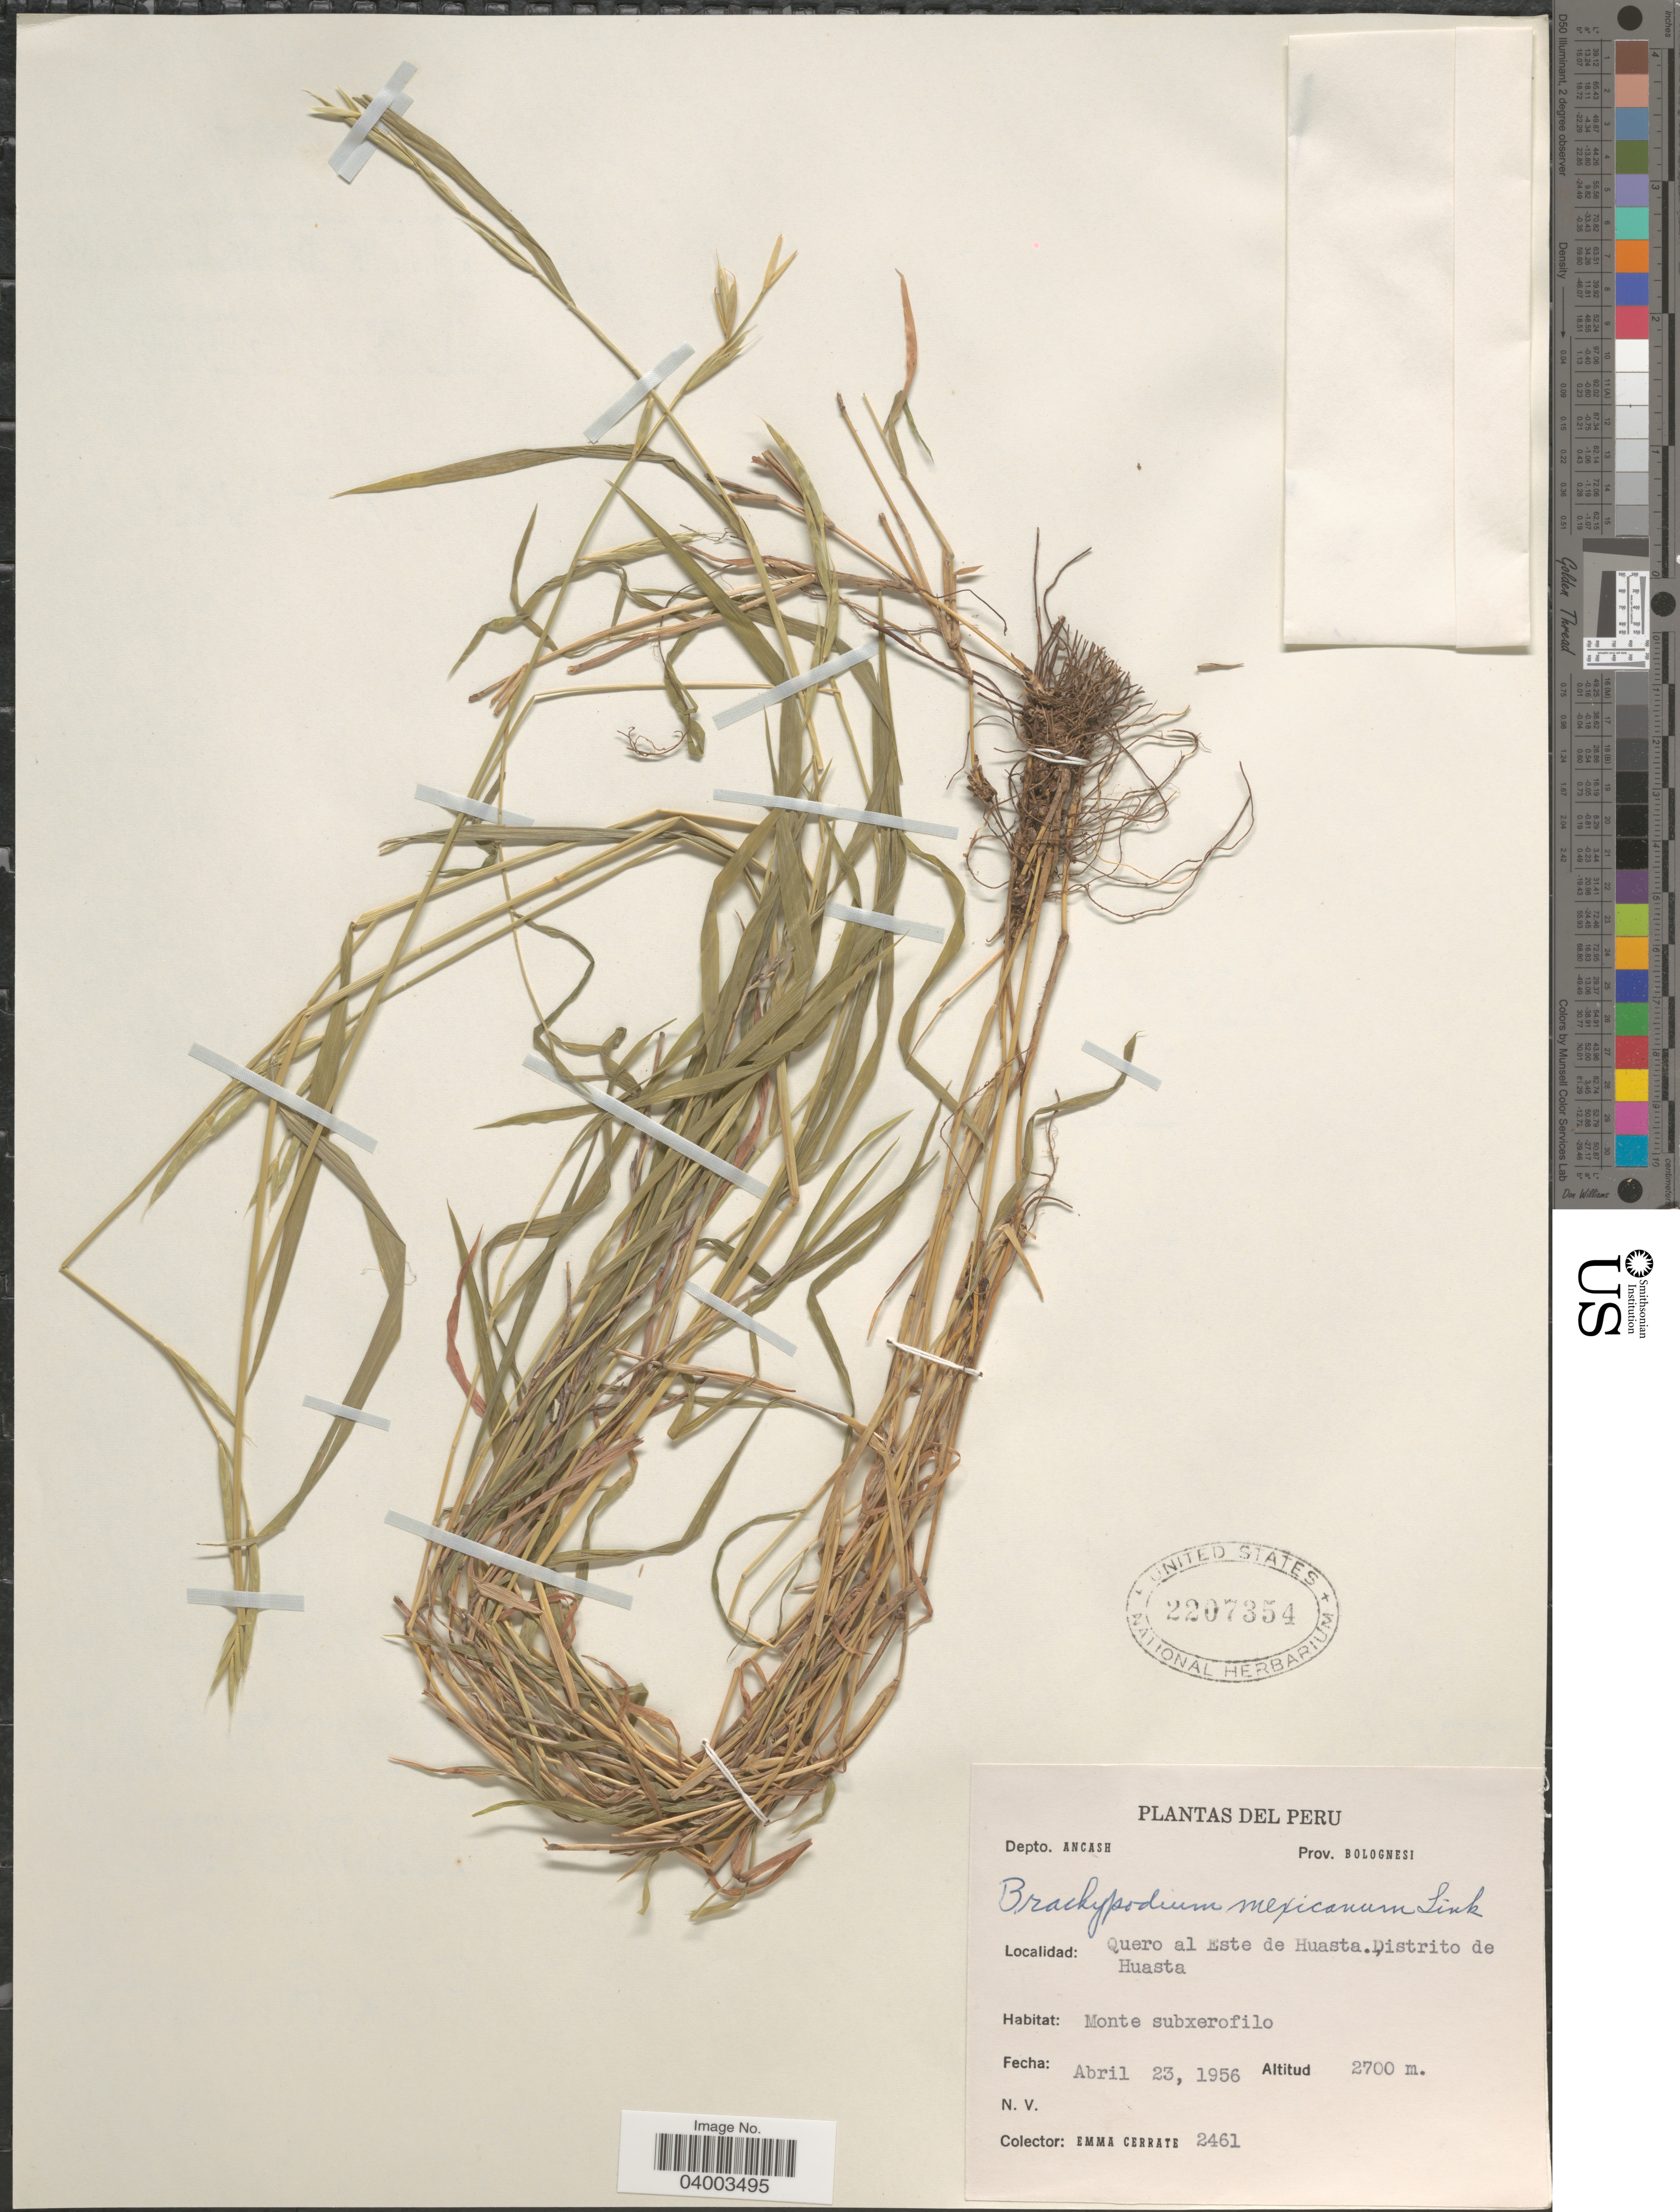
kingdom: Plantae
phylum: Tracheophyta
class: Liliopsida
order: Poales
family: Poaceae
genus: Brachypodium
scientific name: Brachypodium mexicanum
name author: (Roem. & Schult.) Link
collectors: E. Cerrate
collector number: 2461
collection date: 1956-04-23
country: Peru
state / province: Ancash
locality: Depto. Ancash. Prov. Bolognesi. Quero al Este de Huasta. Distrito de Huasta.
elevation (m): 2700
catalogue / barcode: US 2207354